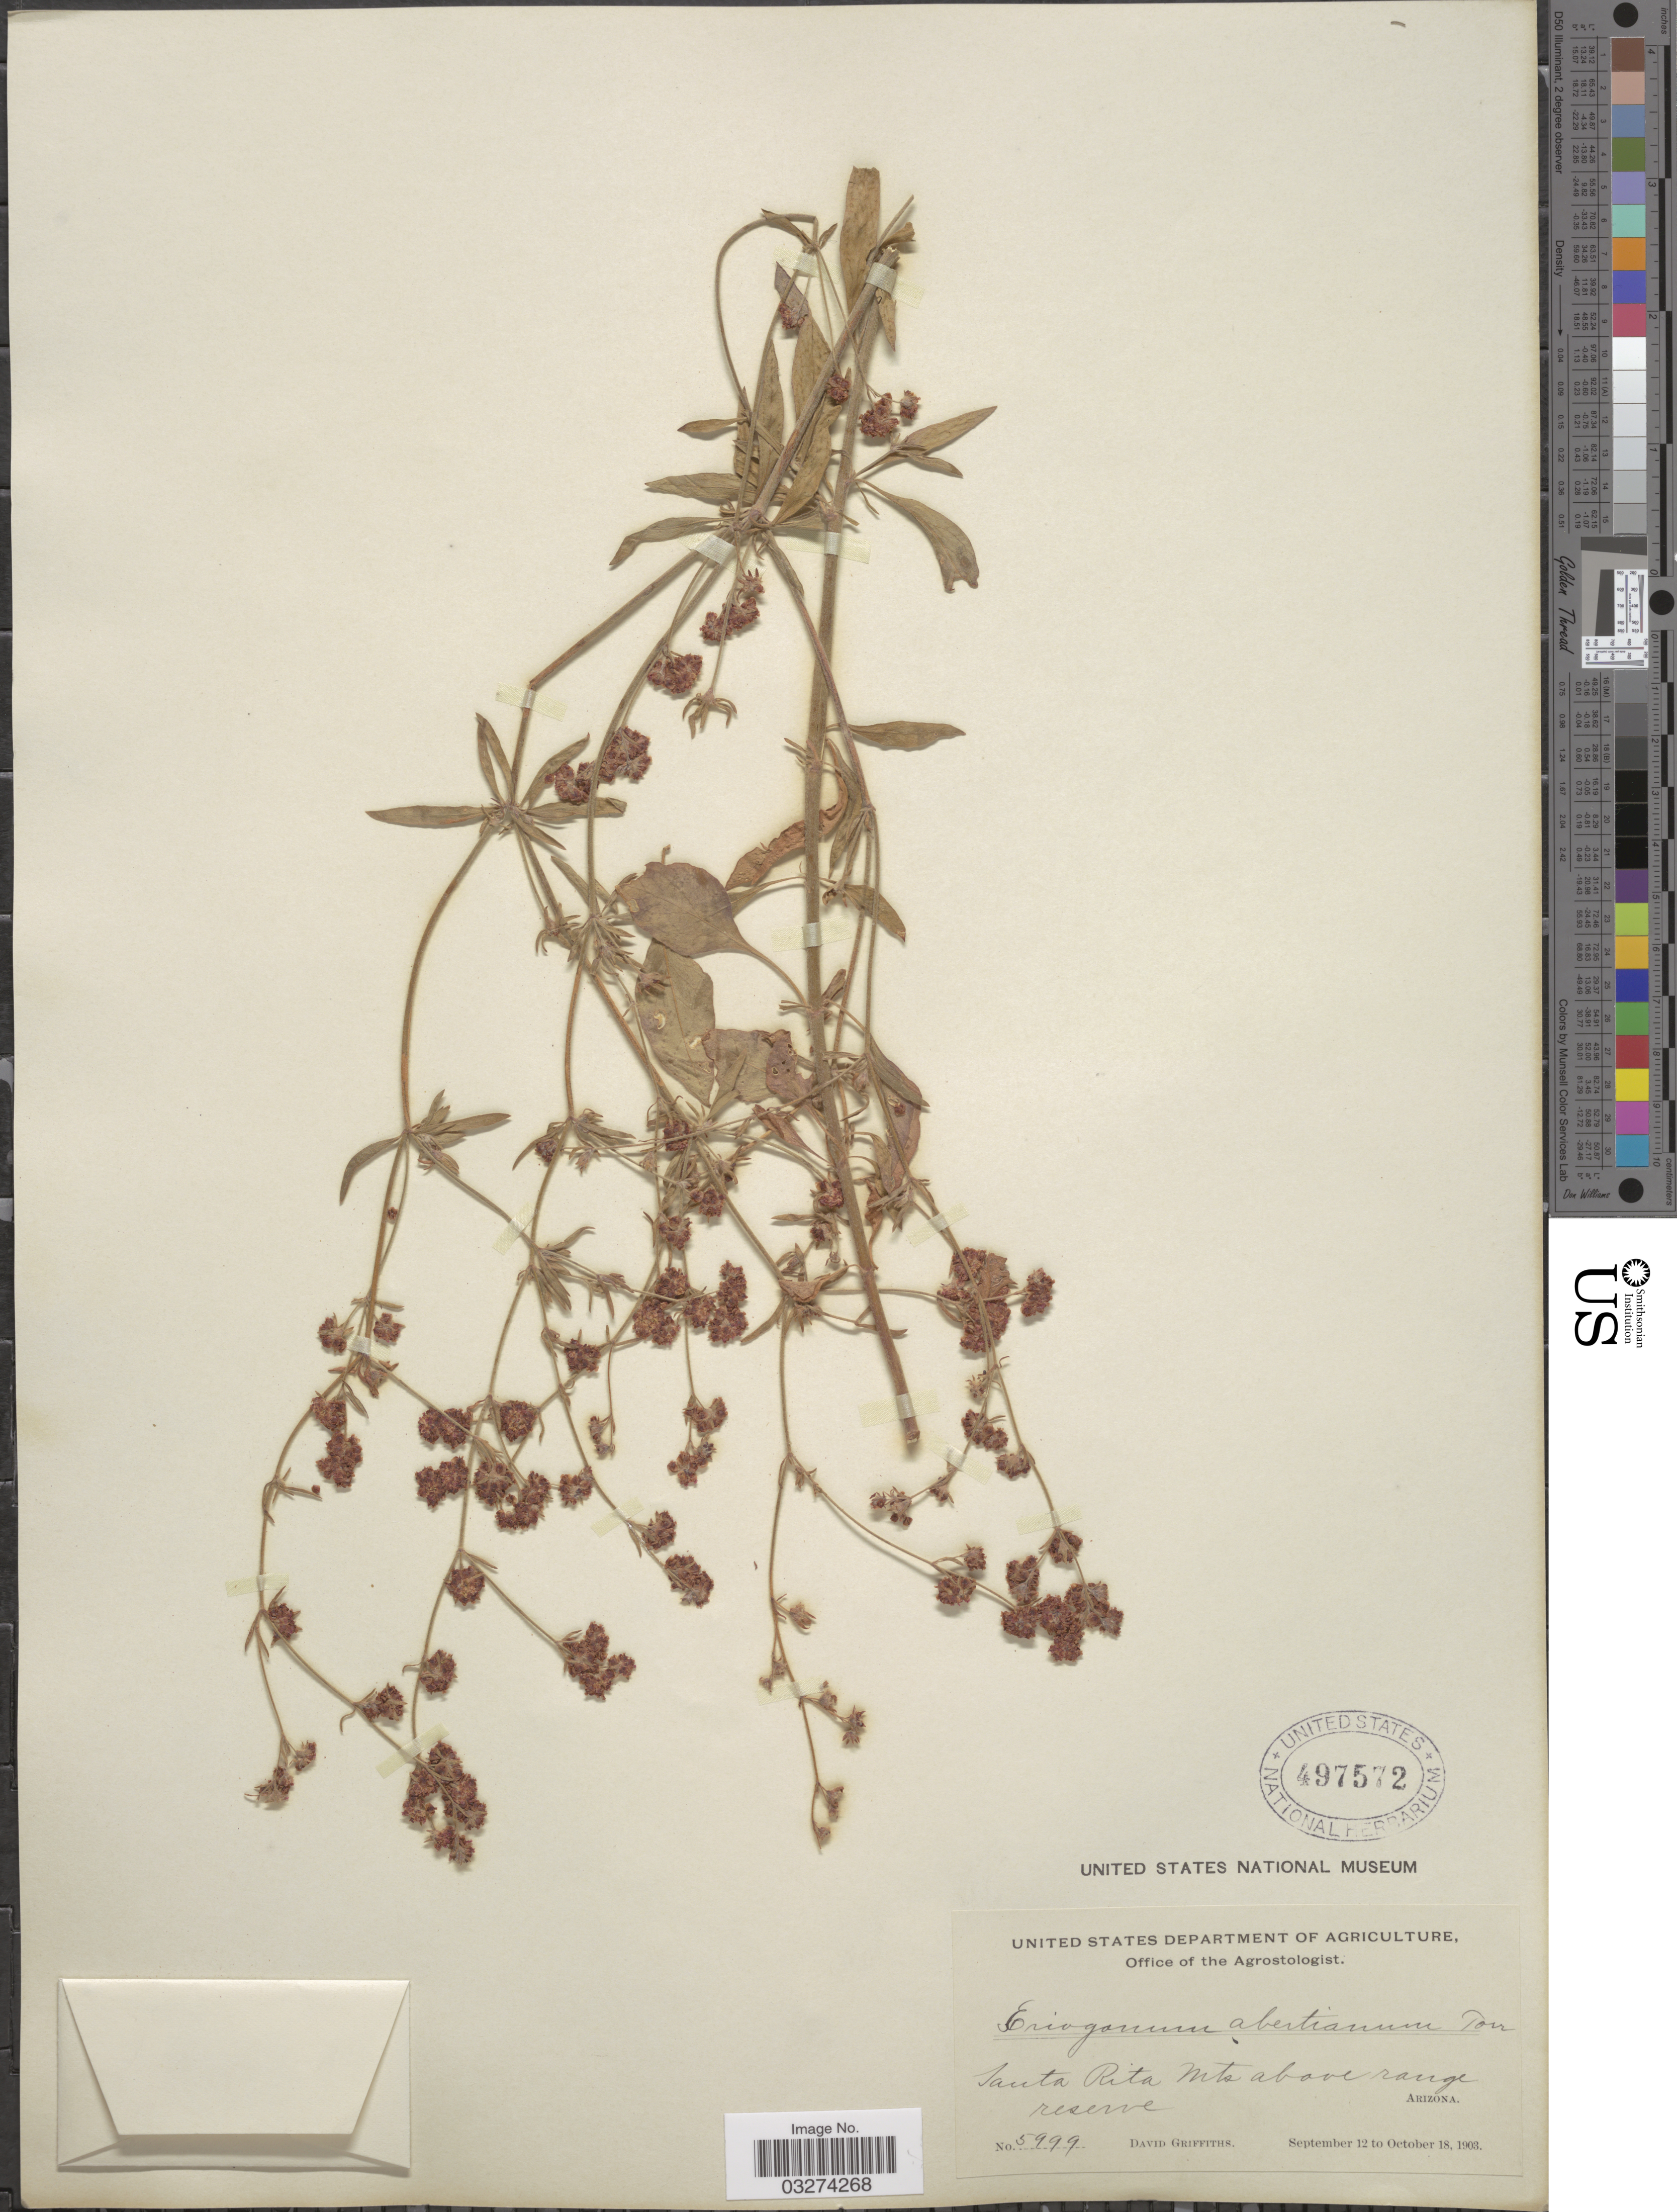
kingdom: Plantae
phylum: Tracheophyta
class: Magnoliopsida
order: Caryophyllales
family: Polygonaceae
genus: Eriogonum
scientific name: Eriogonum abertianum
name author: Torr.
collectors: D. Griffiths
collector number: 5999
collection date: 1903-09-12/1903-10-18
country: United States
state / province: Arizona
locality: Santa Rita Mts above range reserve.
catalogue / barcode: US 497572